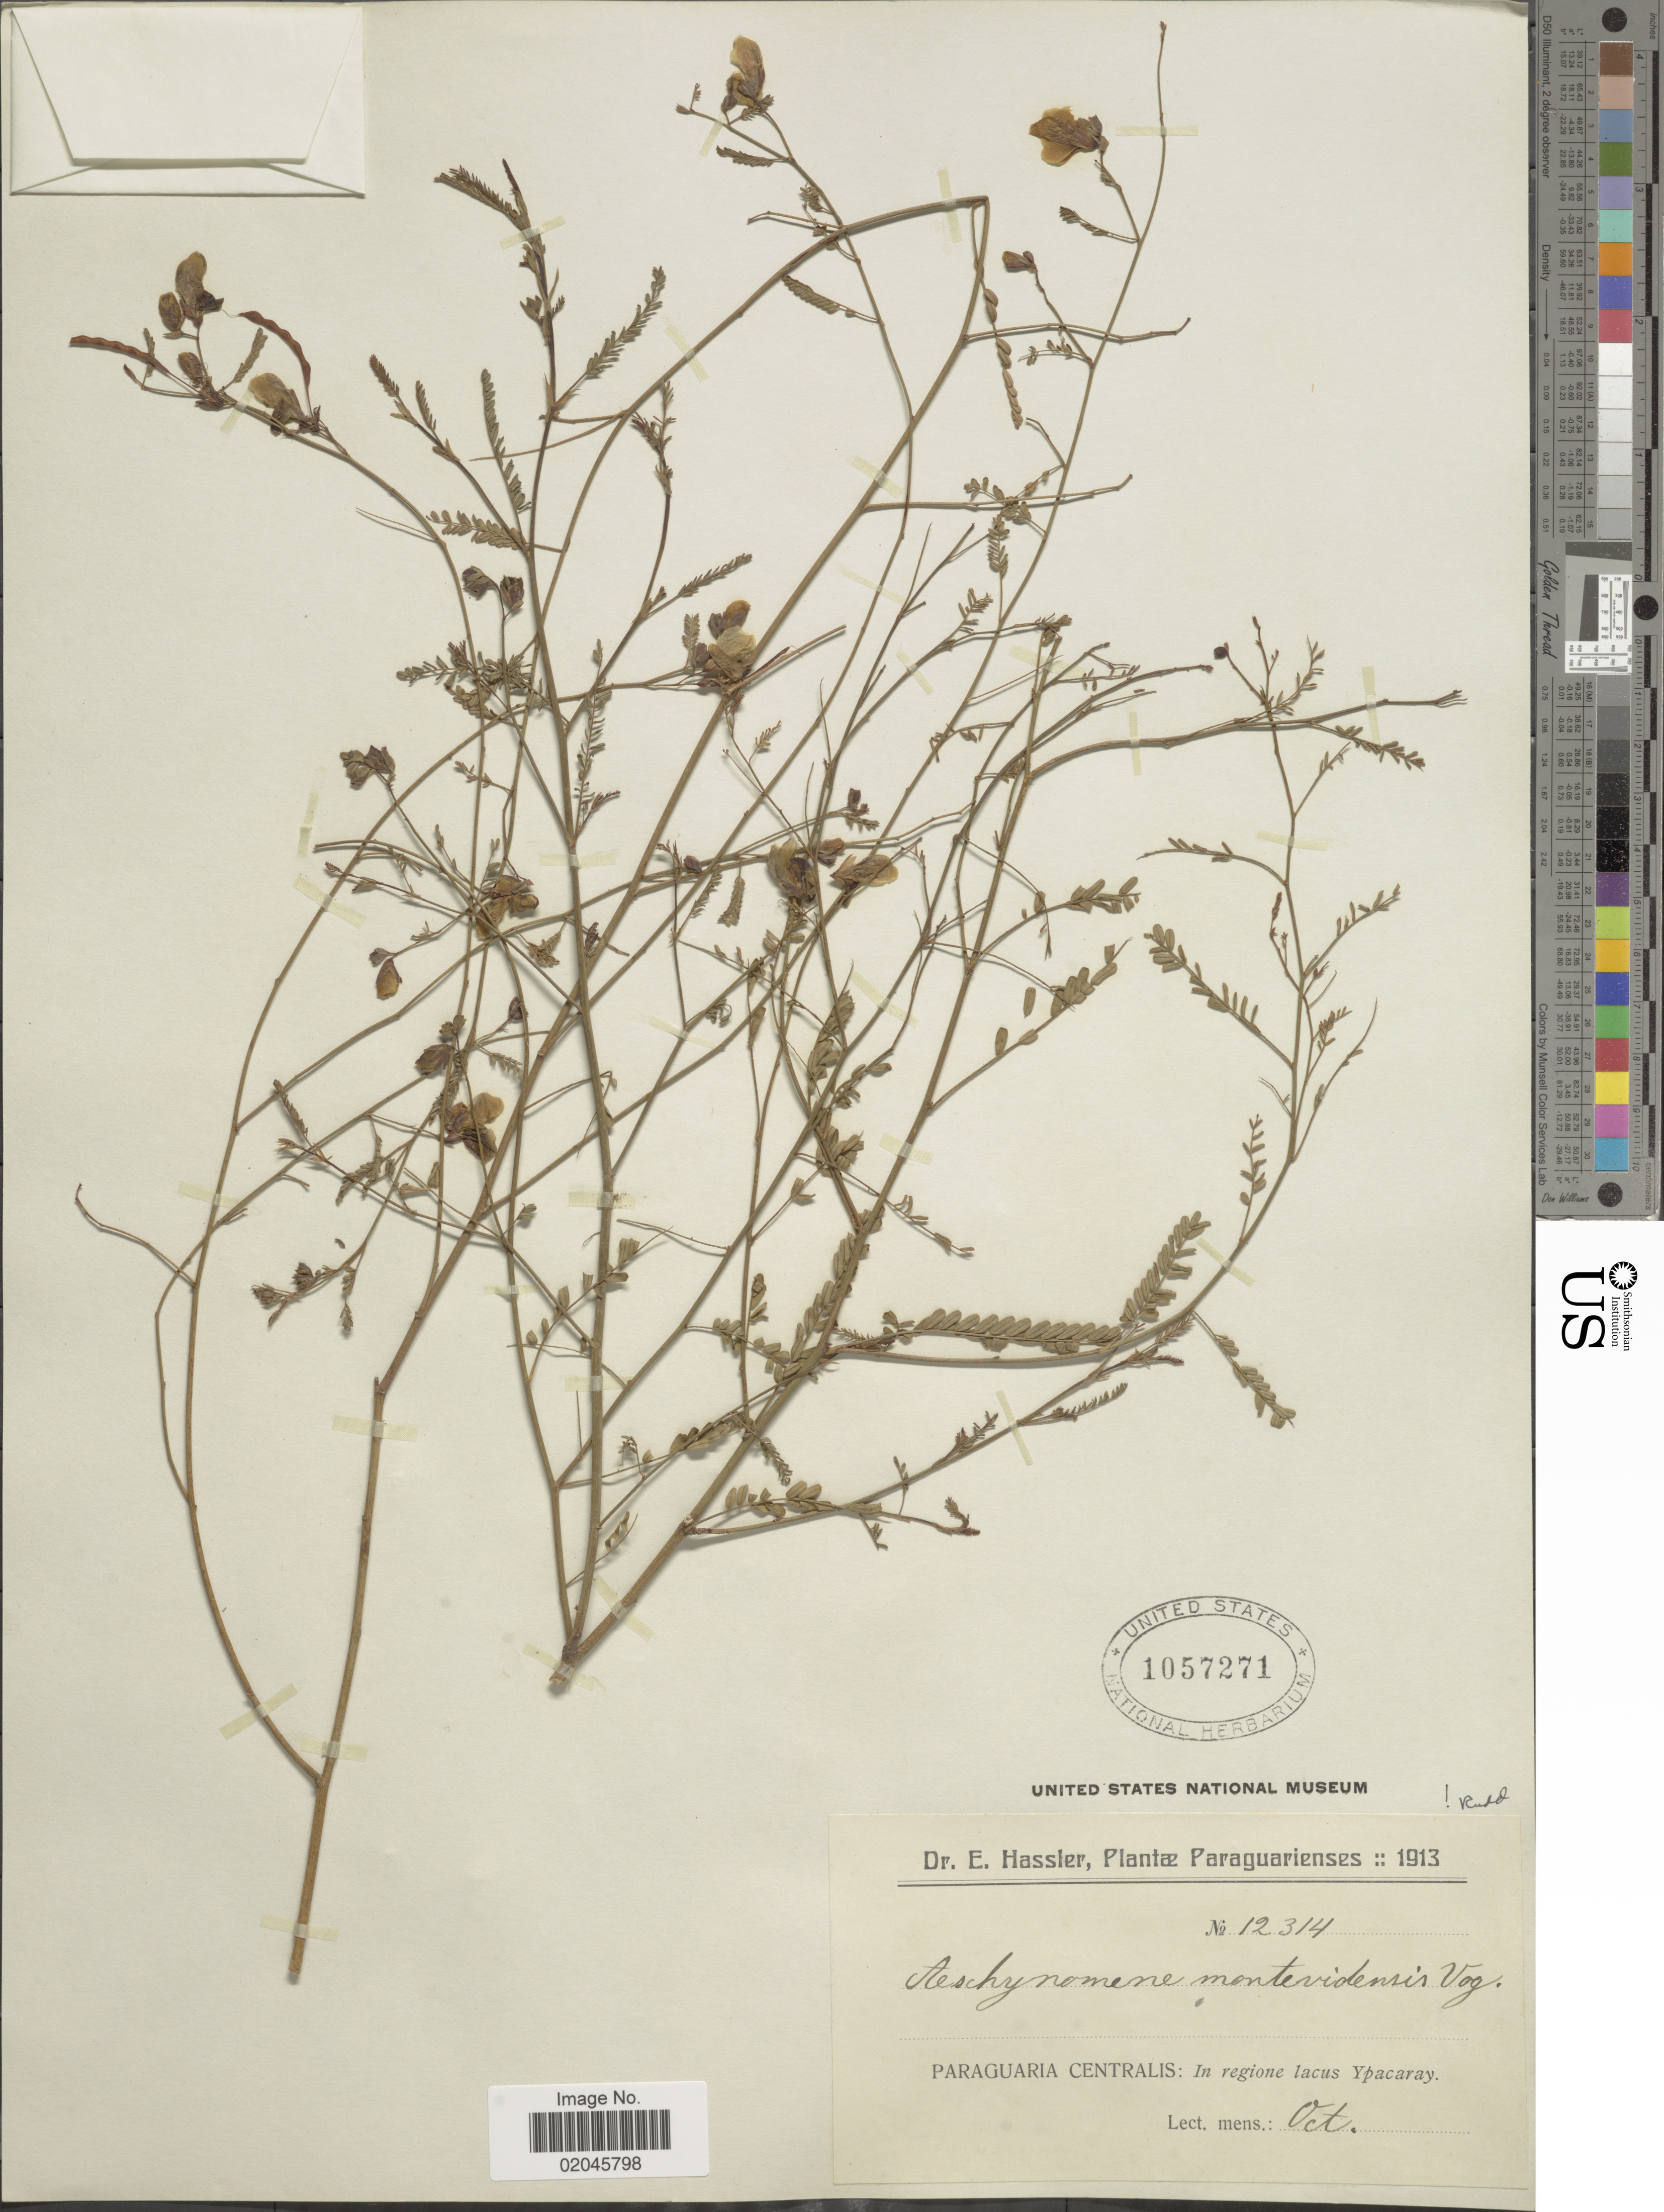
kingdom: Plantae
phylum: Tracheophyta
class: Magnoliopsida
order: Fabales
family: Fabaceae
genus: Aeschynomene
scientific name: Aeschynomene montevidensis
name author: Vogel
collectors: E. Hassler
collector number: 12314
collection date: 1913-10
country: Paraguay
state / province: Central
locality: Paraguaria Centralis: in regione lacus Ypacaray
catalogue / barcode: US 1057271